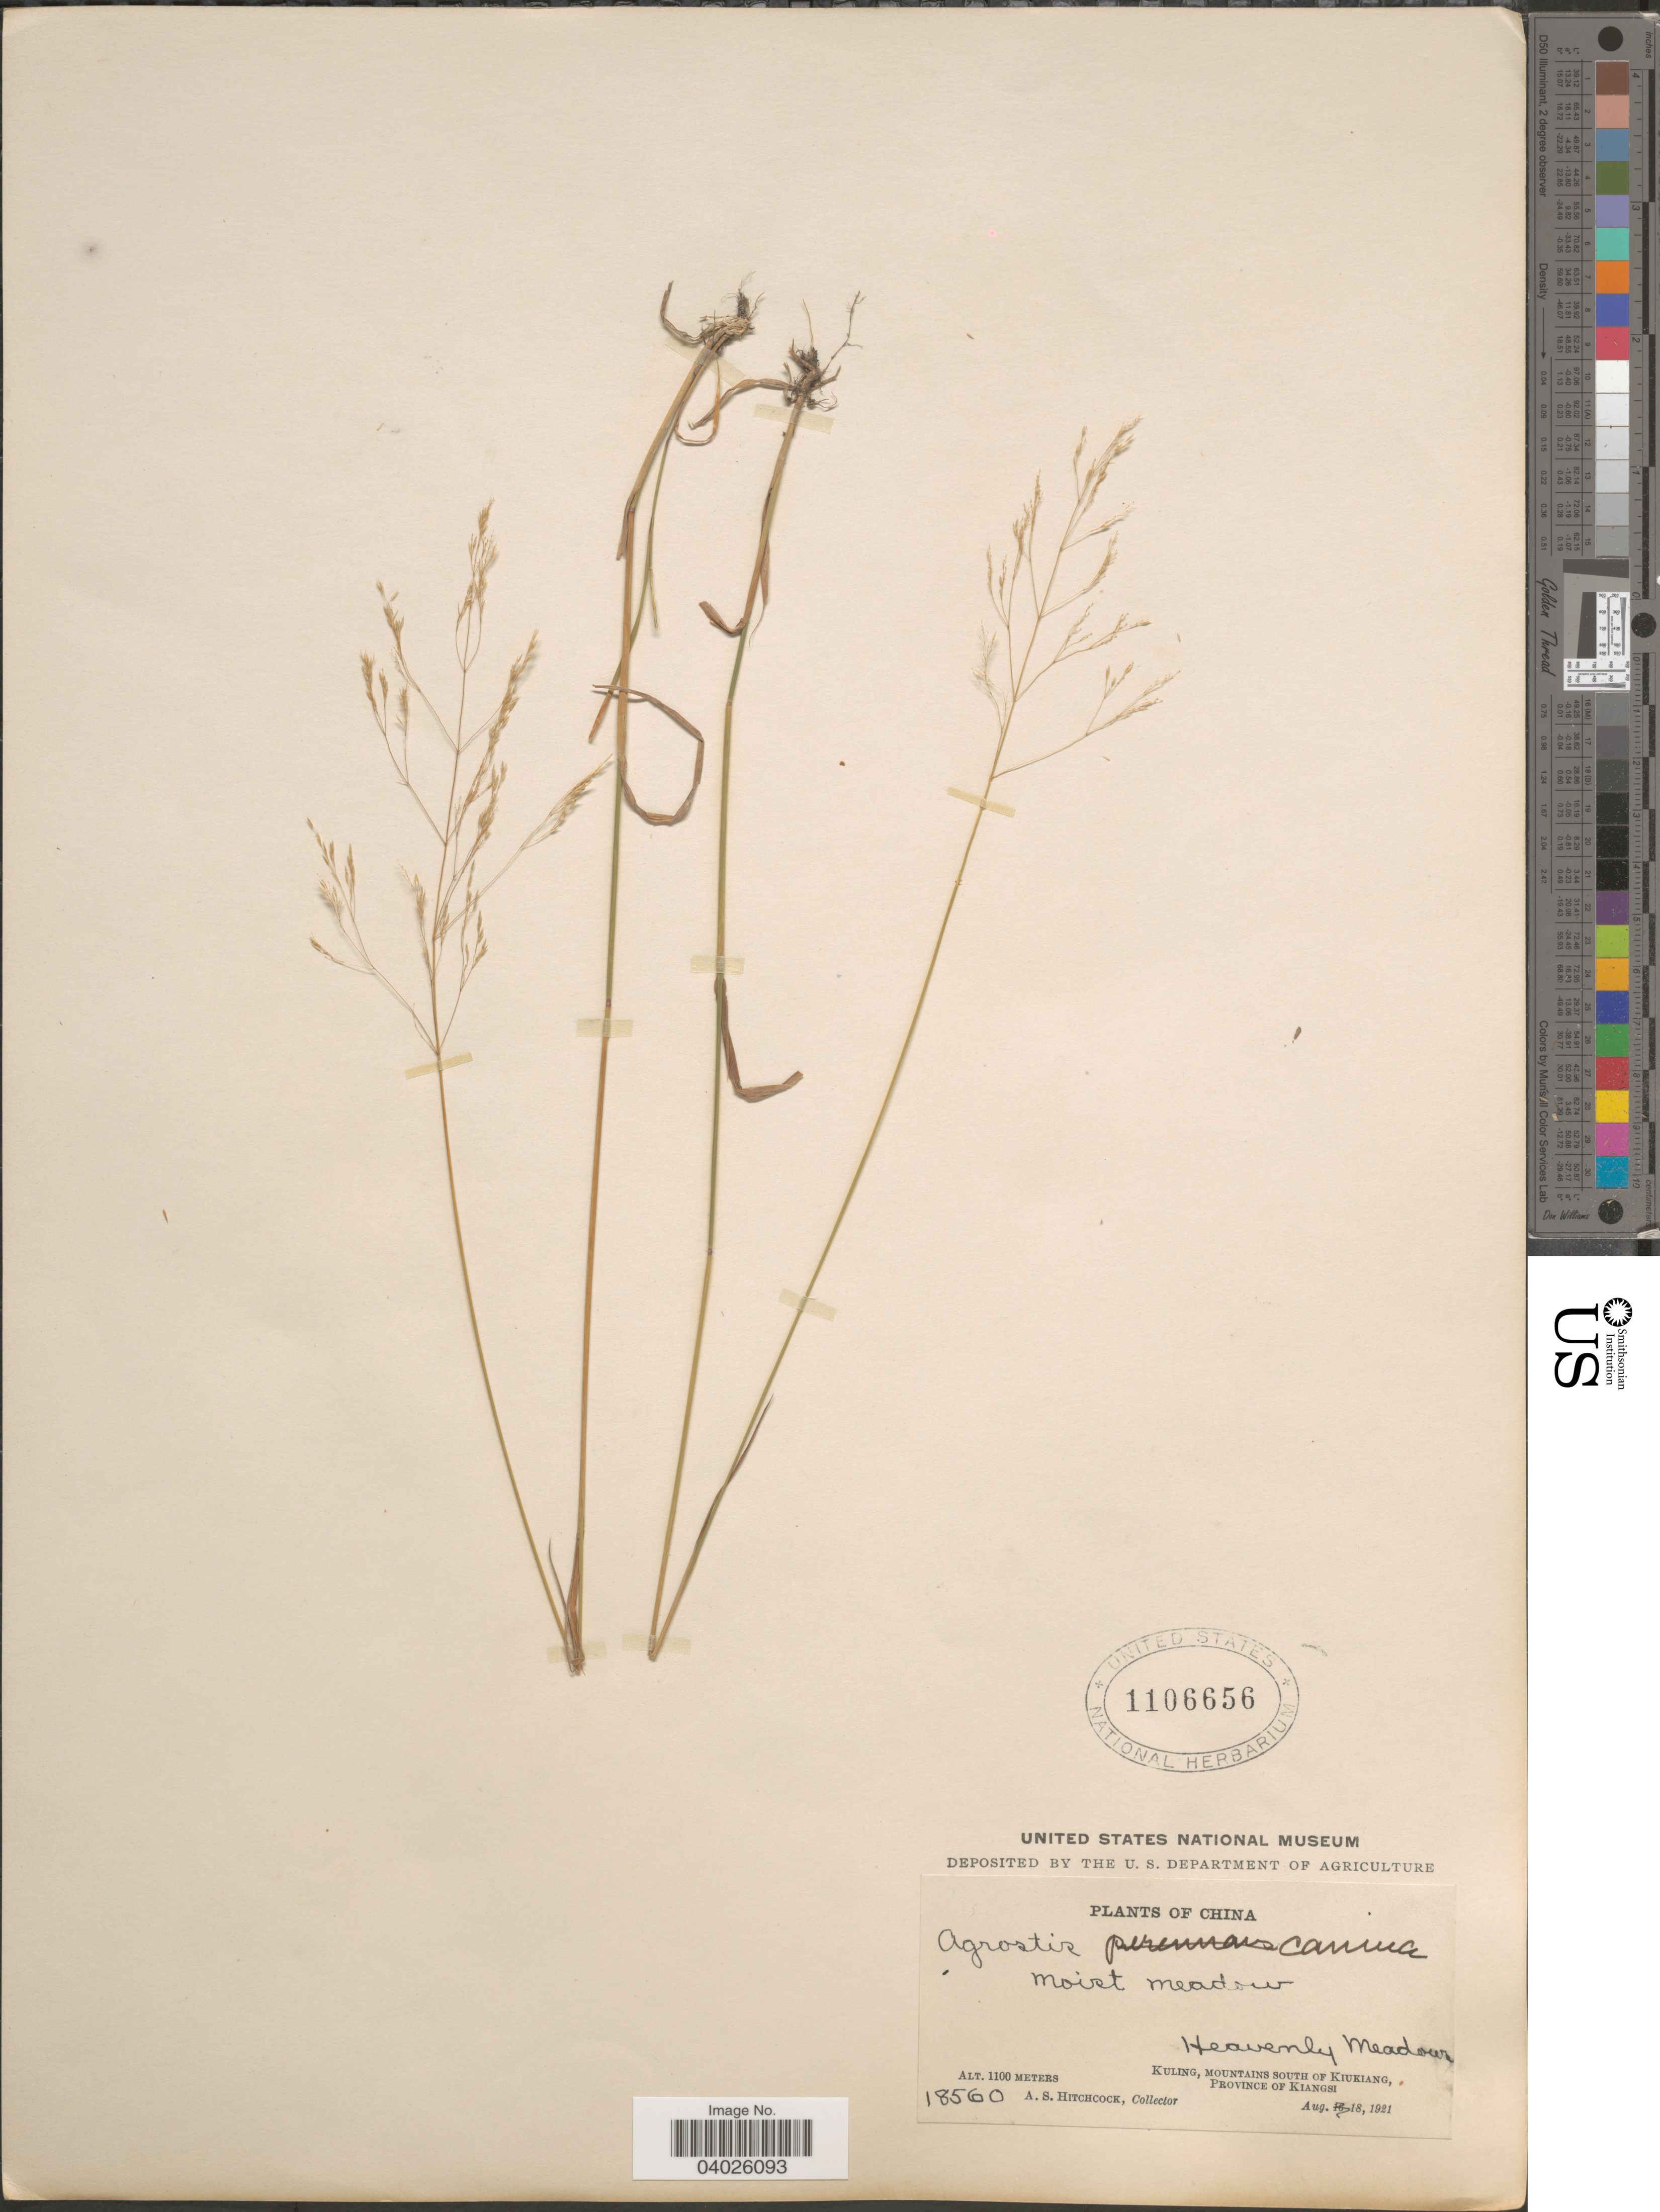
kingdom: Plantae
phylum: Tracheophyta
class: Liliopsida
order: Poales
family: Poaceae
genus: Agrostis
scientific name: Agrostis canina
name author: L.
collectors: A. S. Hitchcock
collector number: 18560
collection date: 1921-08-18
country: China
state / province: Jiangxi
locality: Heavenly Meadows. Kuling, Mountains south of Kiukiang. Province of Kiangsi.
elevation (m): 1100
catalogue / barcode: US 1106656